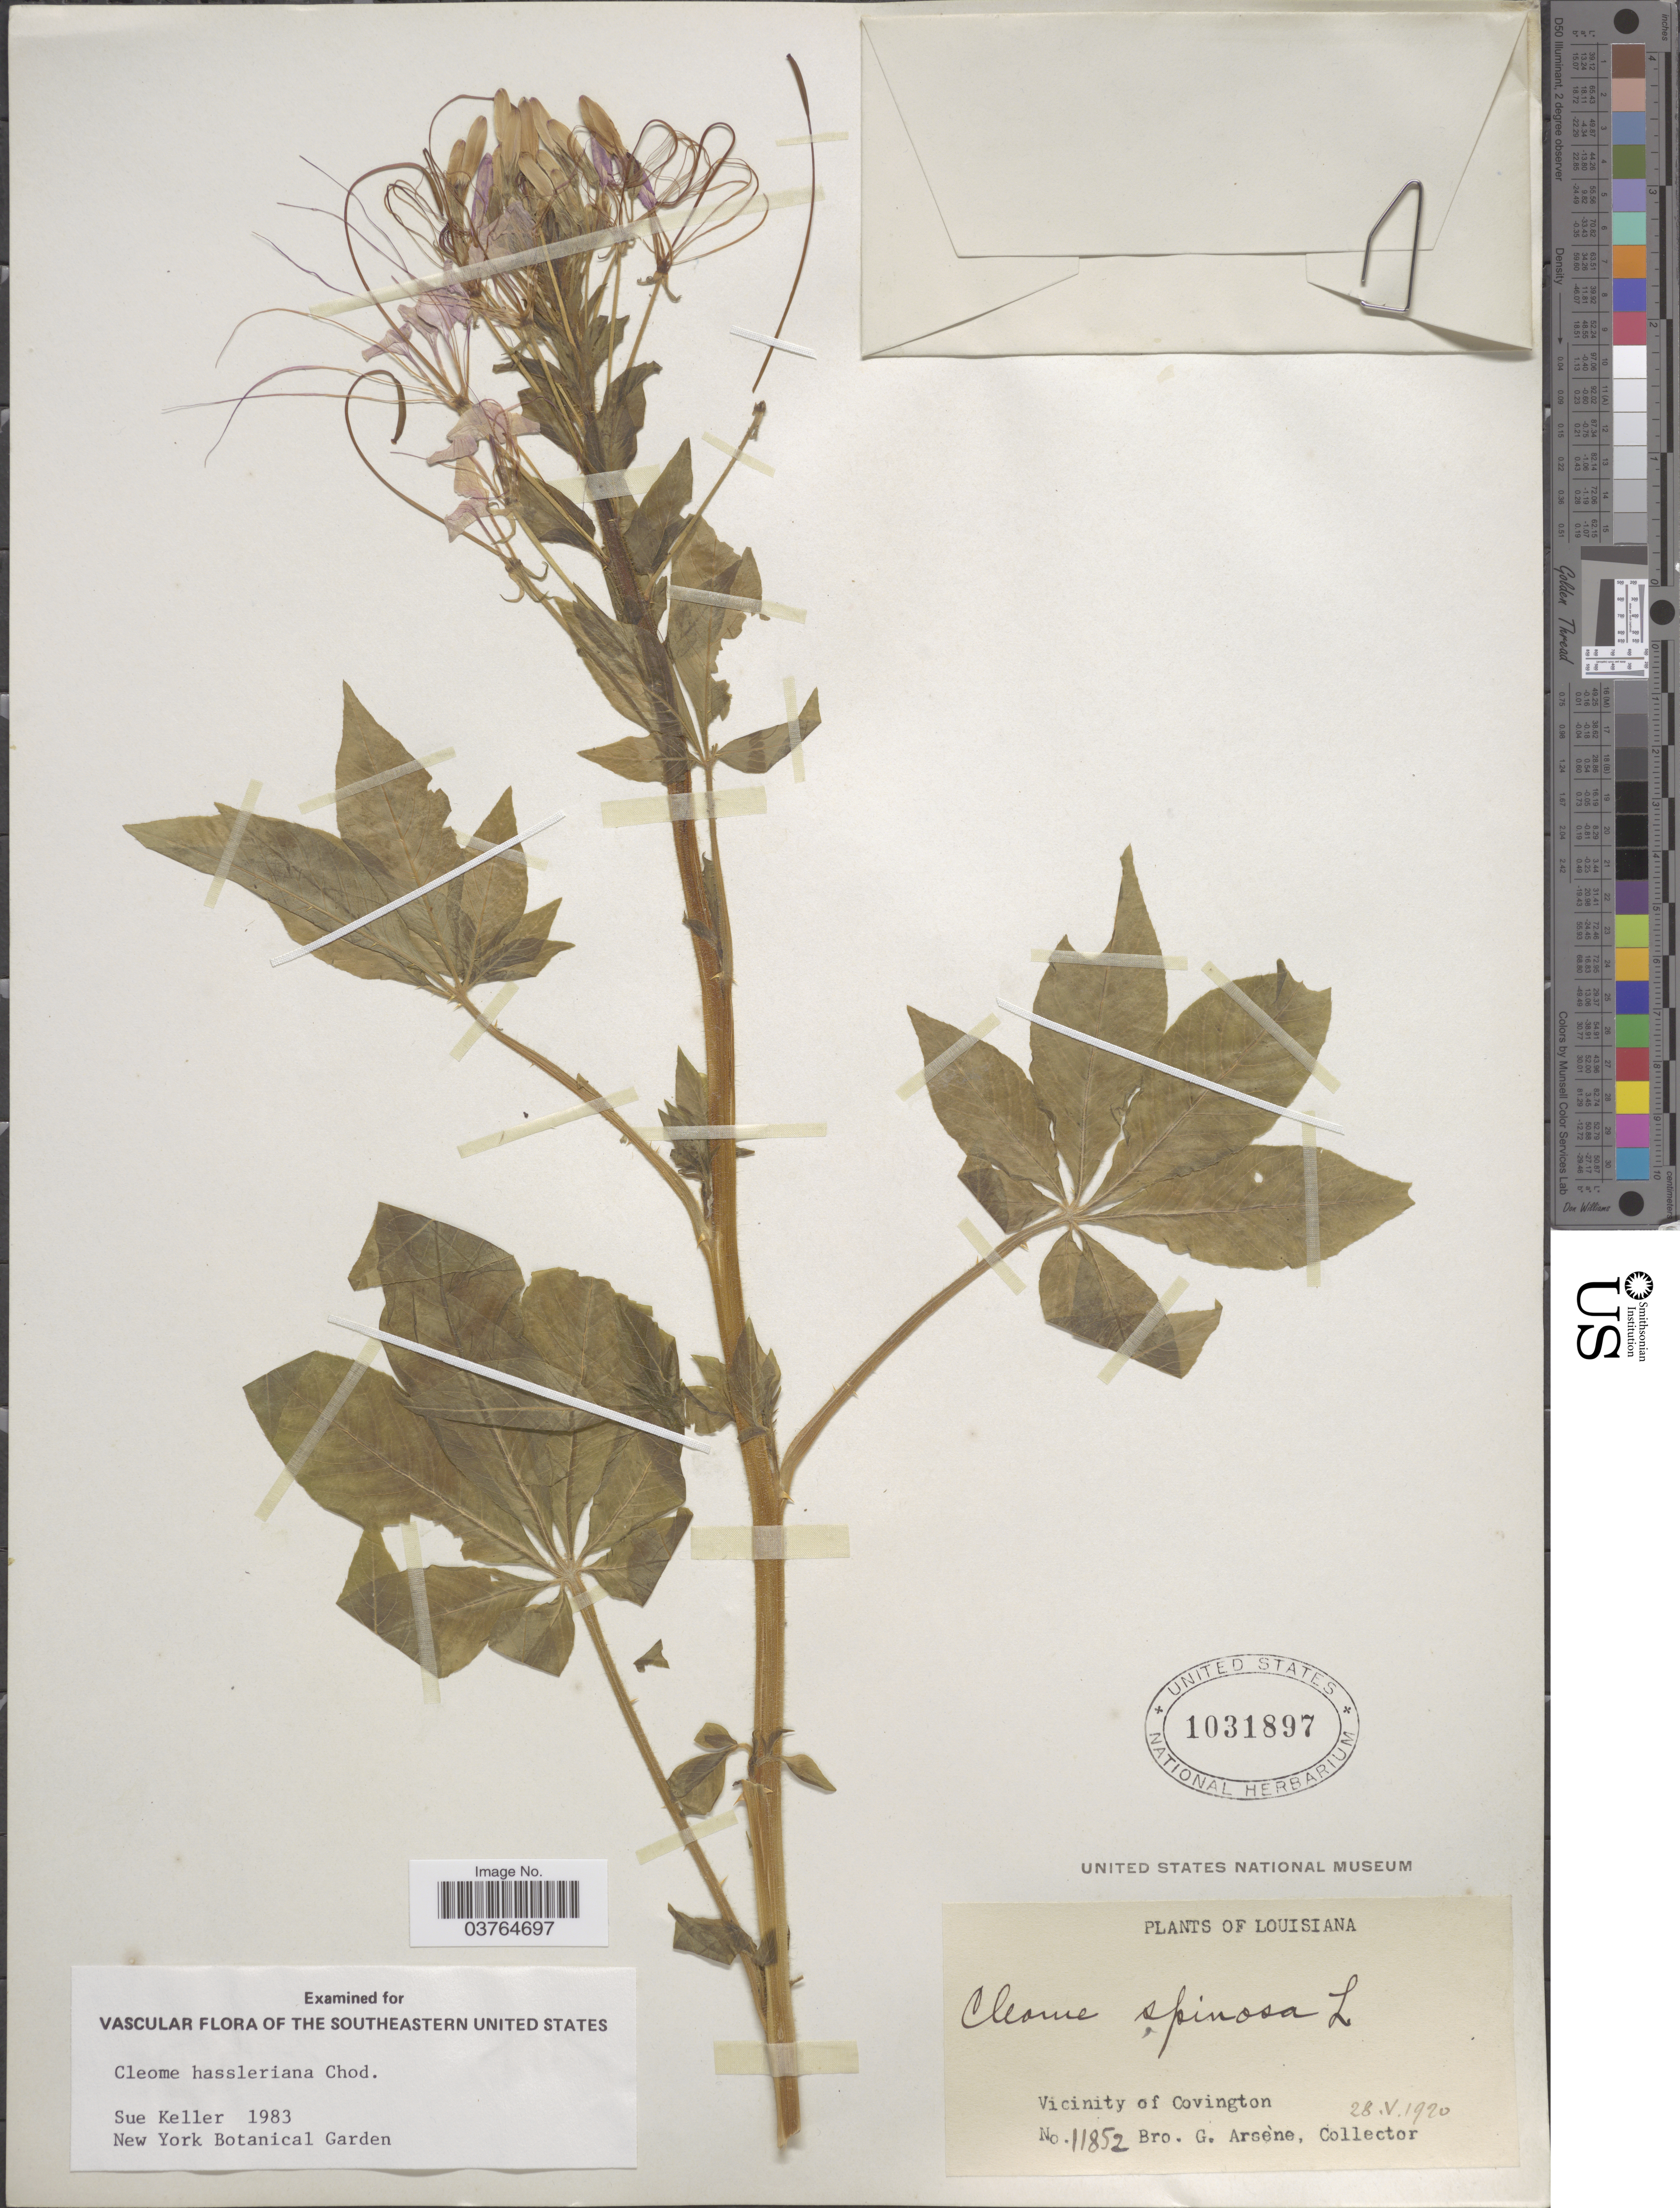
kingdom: Plantae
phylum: Tracheophyta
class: Magnoliopsida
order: Brassicales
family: Cleomaceae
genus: Tarenaya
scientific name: Tarenaya houtteana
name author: (Schltdl.) Soares Neto & Roalson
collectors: Bro. G. Arsène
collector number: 11852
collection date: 1920-05-28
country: United States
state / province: Louisiana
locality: Vicinity of Covington.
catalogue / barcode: US 1031897